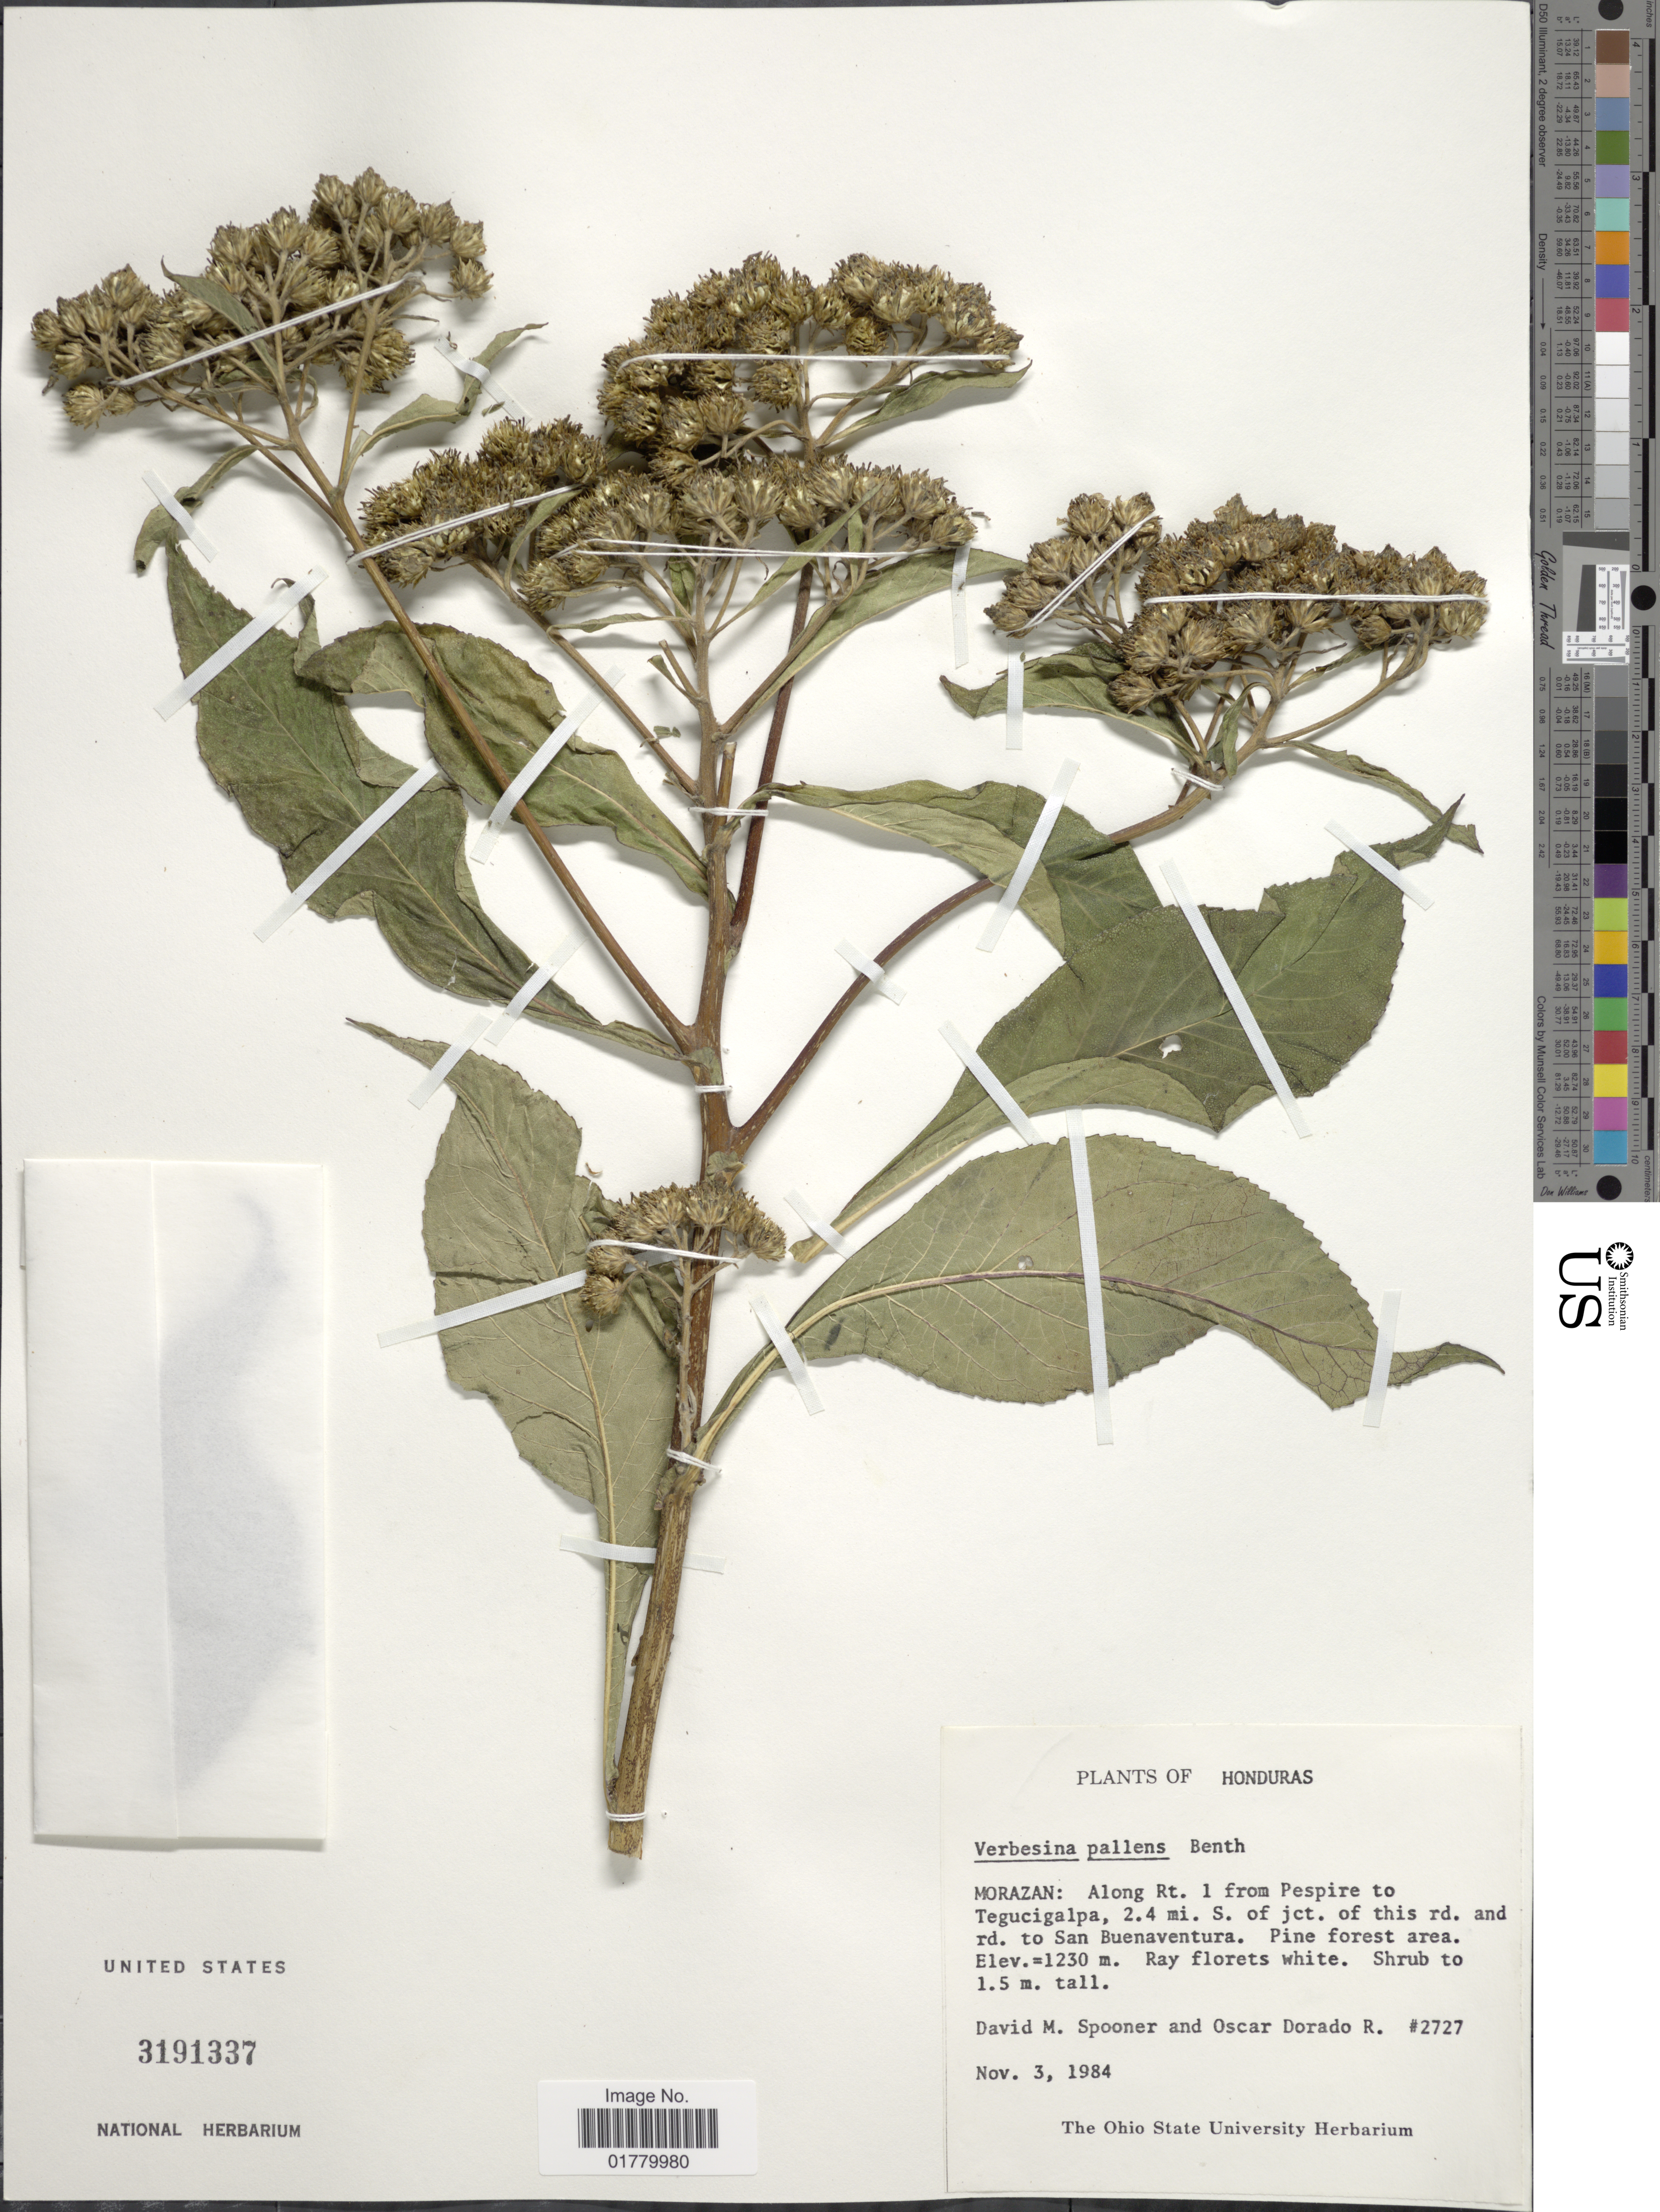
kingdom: Plantae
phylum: Tracheophyta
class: Magnoliopsida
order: Asterales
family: Asteraceae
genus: Verbesina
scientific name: Verbesina pallens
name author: Benth. in Oerst.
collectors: D. Spooner & O. R. Dorado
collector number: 2727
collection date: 1984-11-03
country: El Salvador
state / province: Morazan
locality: Along Rt. 1 from Pespire from Tegucigalpa, 2.4 mi. S. of jct. of this rd. and rd. to San Buenaventura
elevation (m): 1230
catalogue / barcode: US 3191337